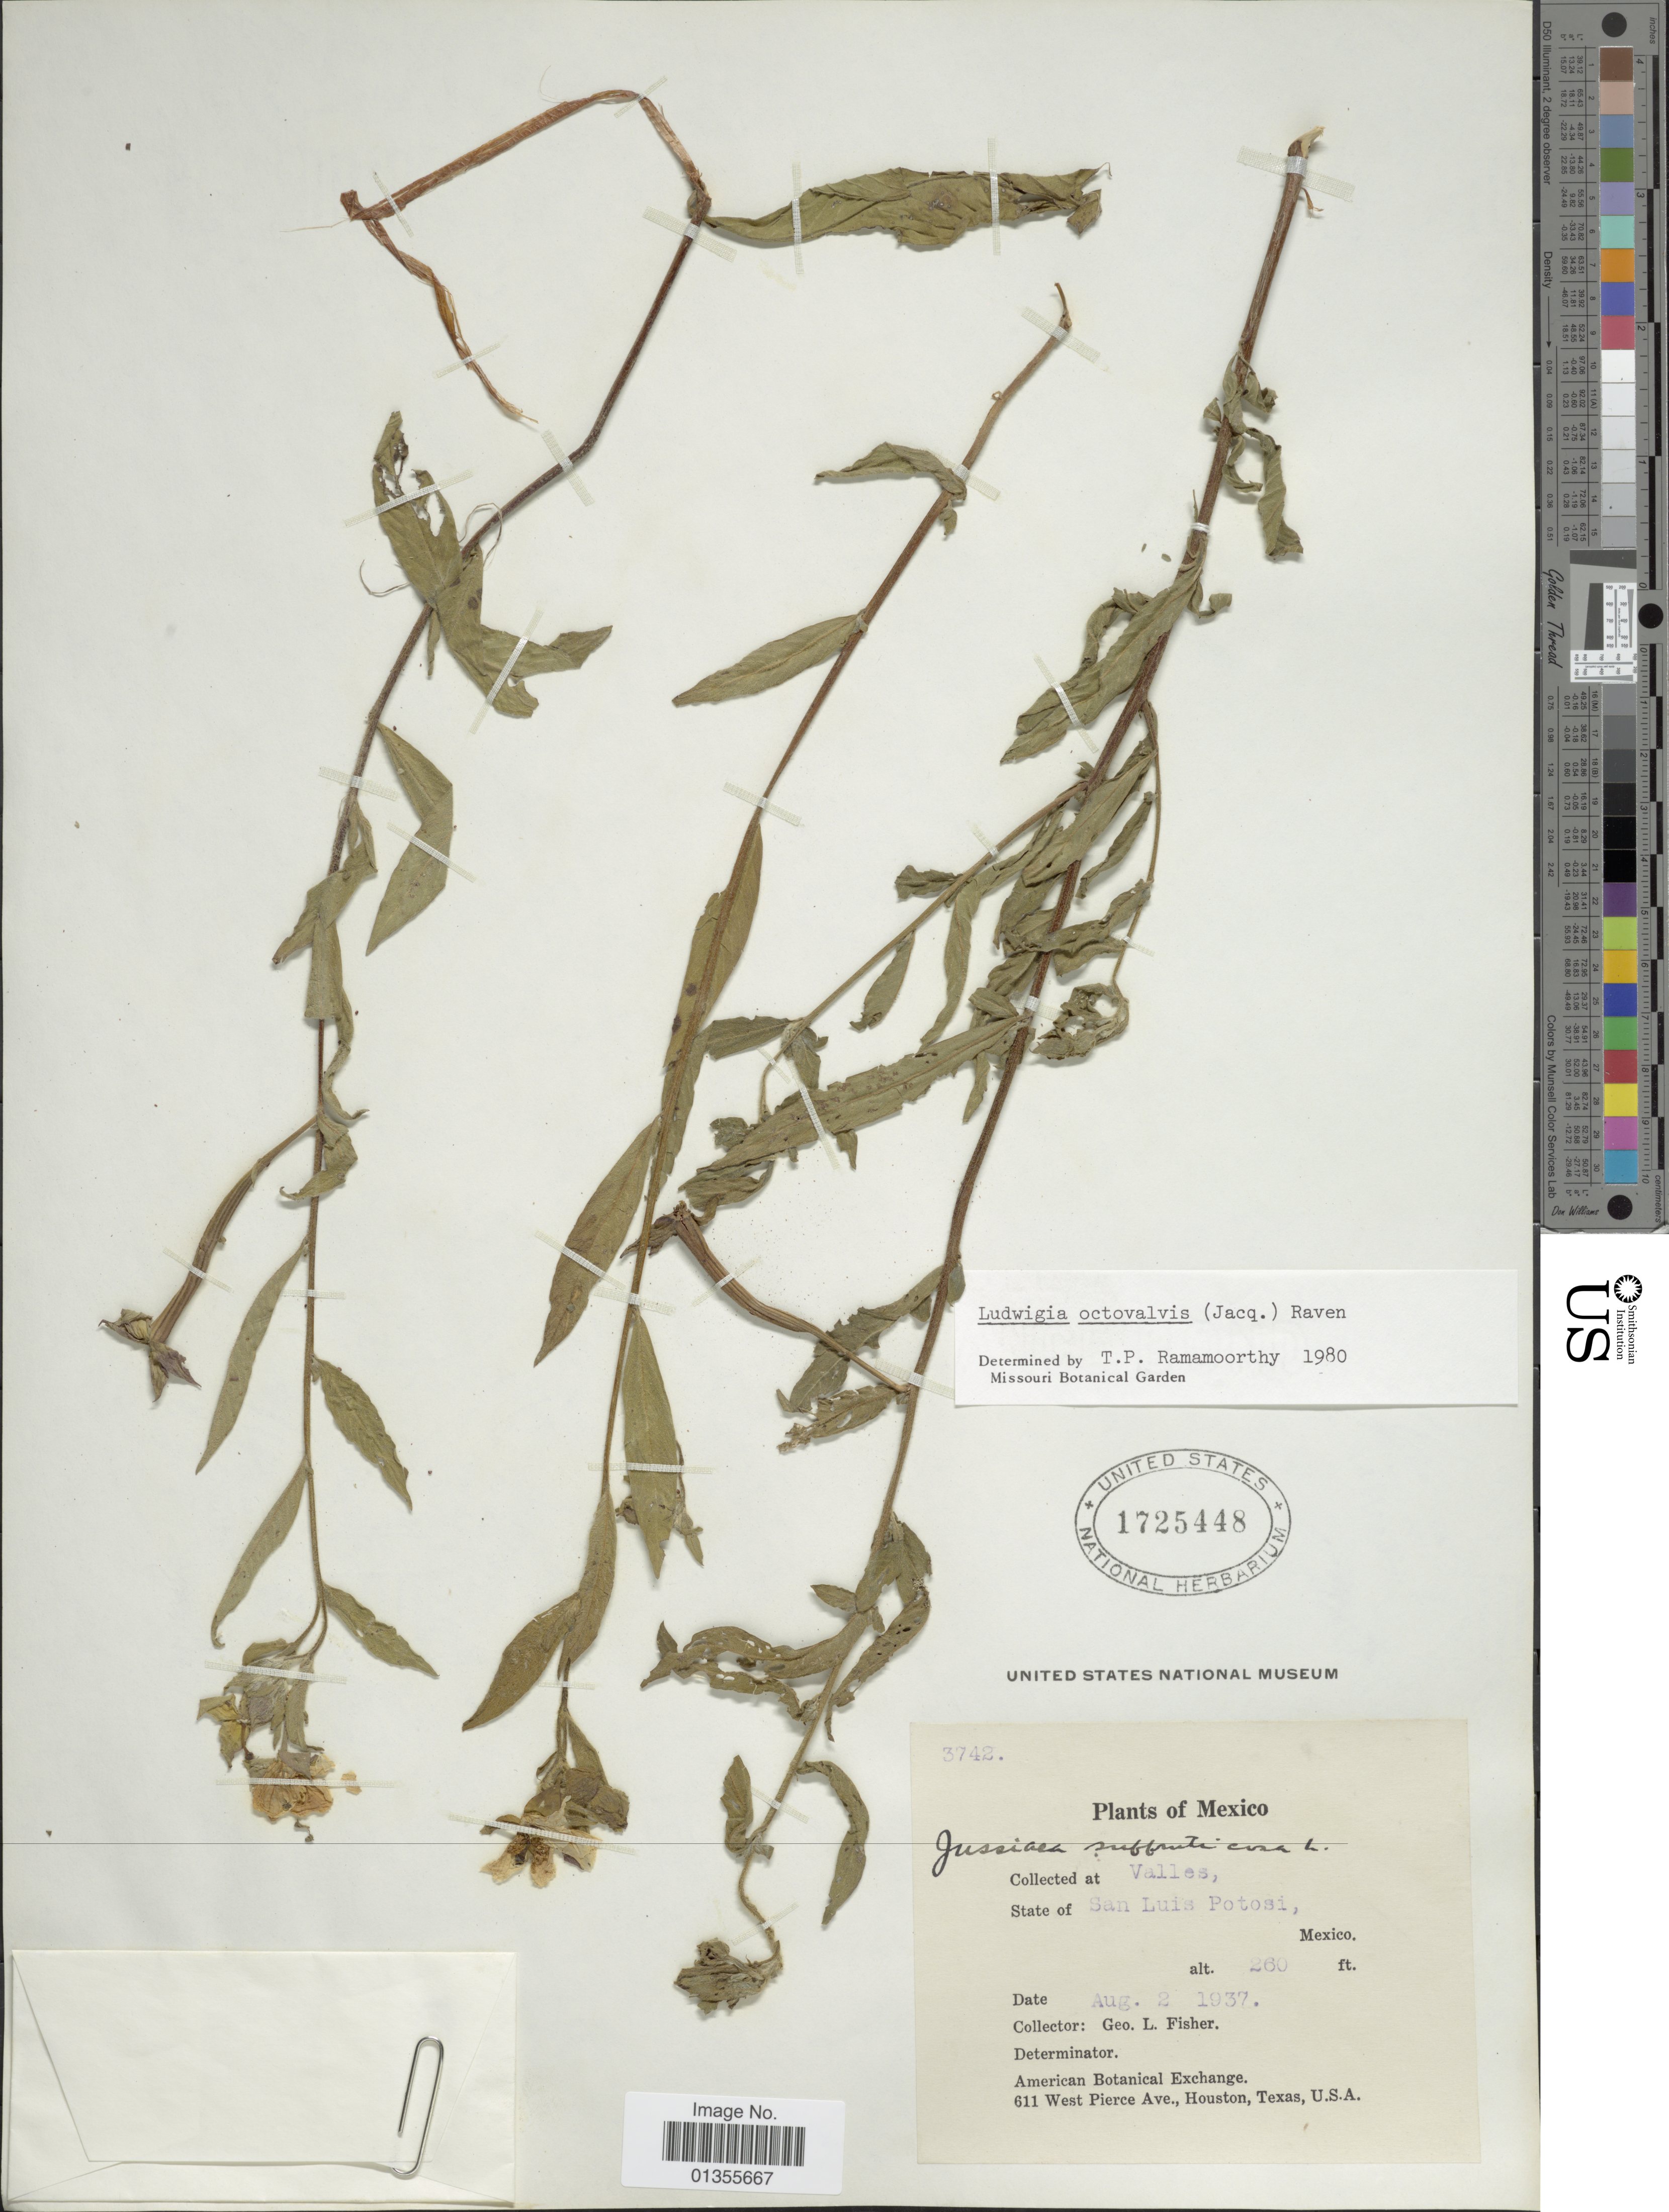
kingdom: Plantae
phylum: Tracheophyta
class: Magnoliopsida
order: Myrtales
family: Onagraceae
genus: Ludwigia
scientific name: Ludwigia octovalvis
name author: (Jacq.) P.H. Raven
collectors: G. L. Fisher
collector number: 3742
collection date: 1937-08-02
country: Mexico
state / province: San Luis Potosí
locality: Valles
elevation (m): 79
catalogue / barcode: US 1725448